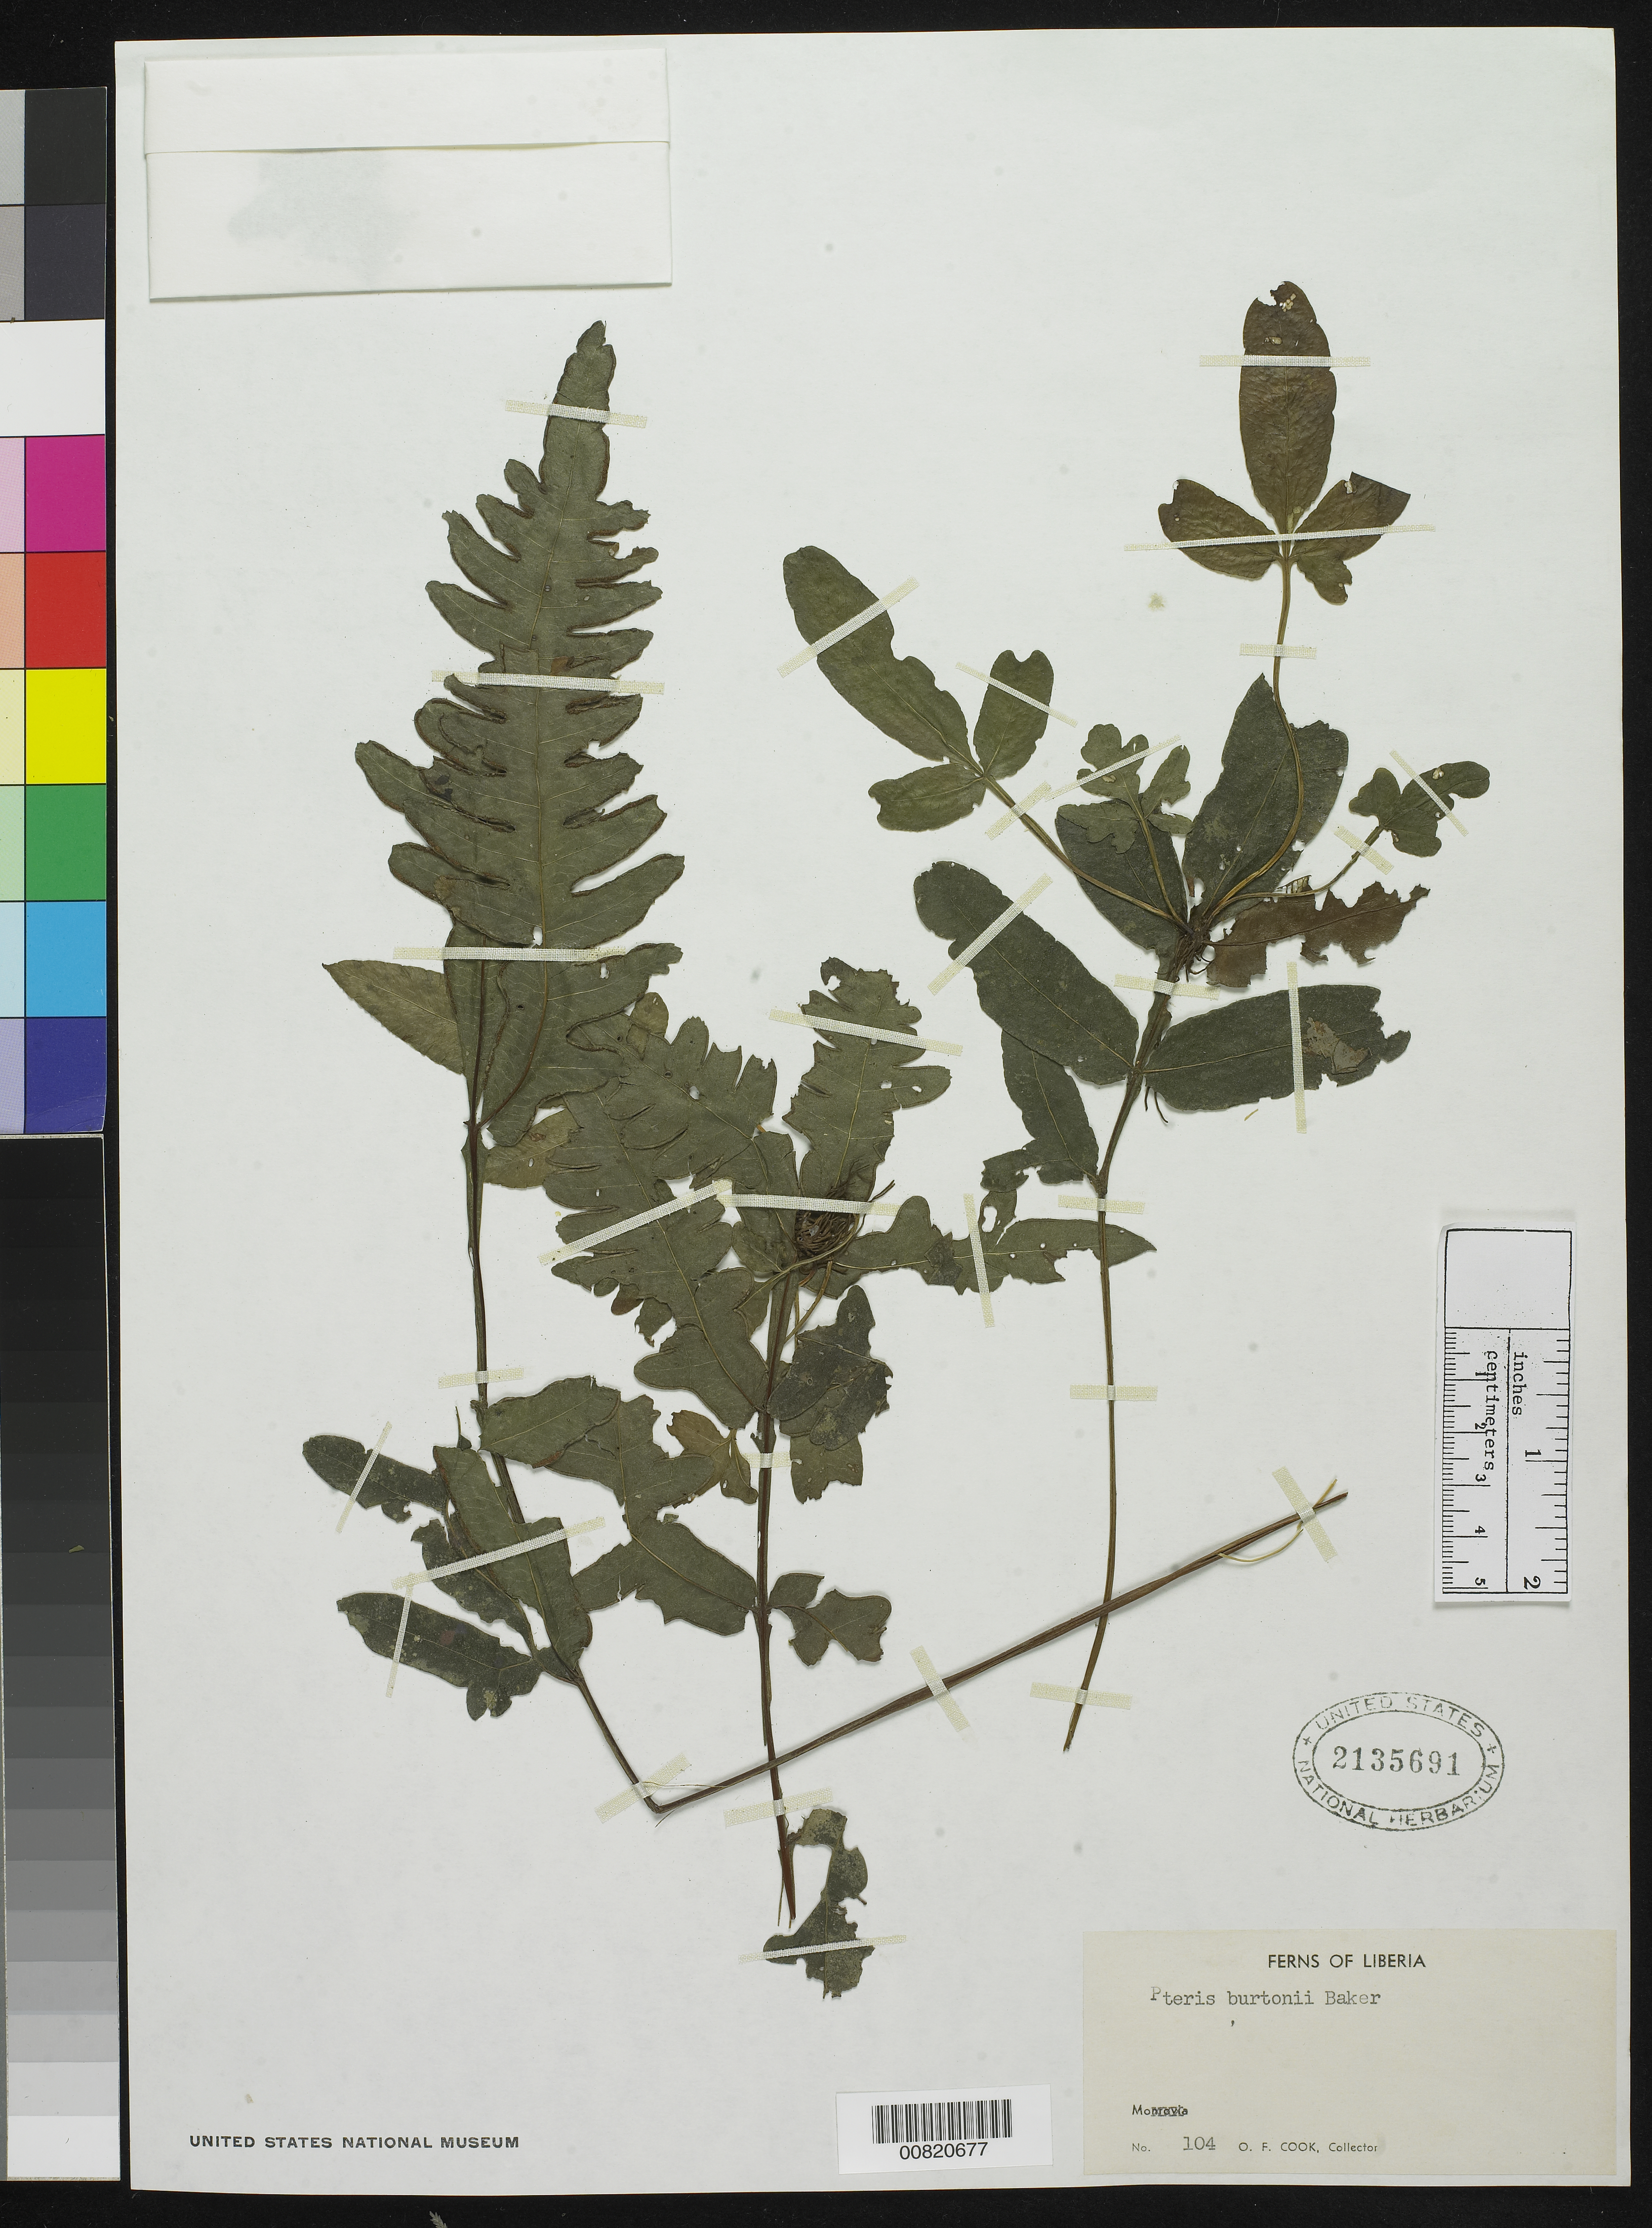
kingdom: Plantae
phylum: Tracheophyta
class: Polypodiopsida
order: Polypodiales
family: Pteridaceae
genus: Pteris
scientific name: Pteris burtonii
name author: Baker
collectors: O. F. Cook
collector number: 104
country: Liberia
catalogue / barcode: US 2135691